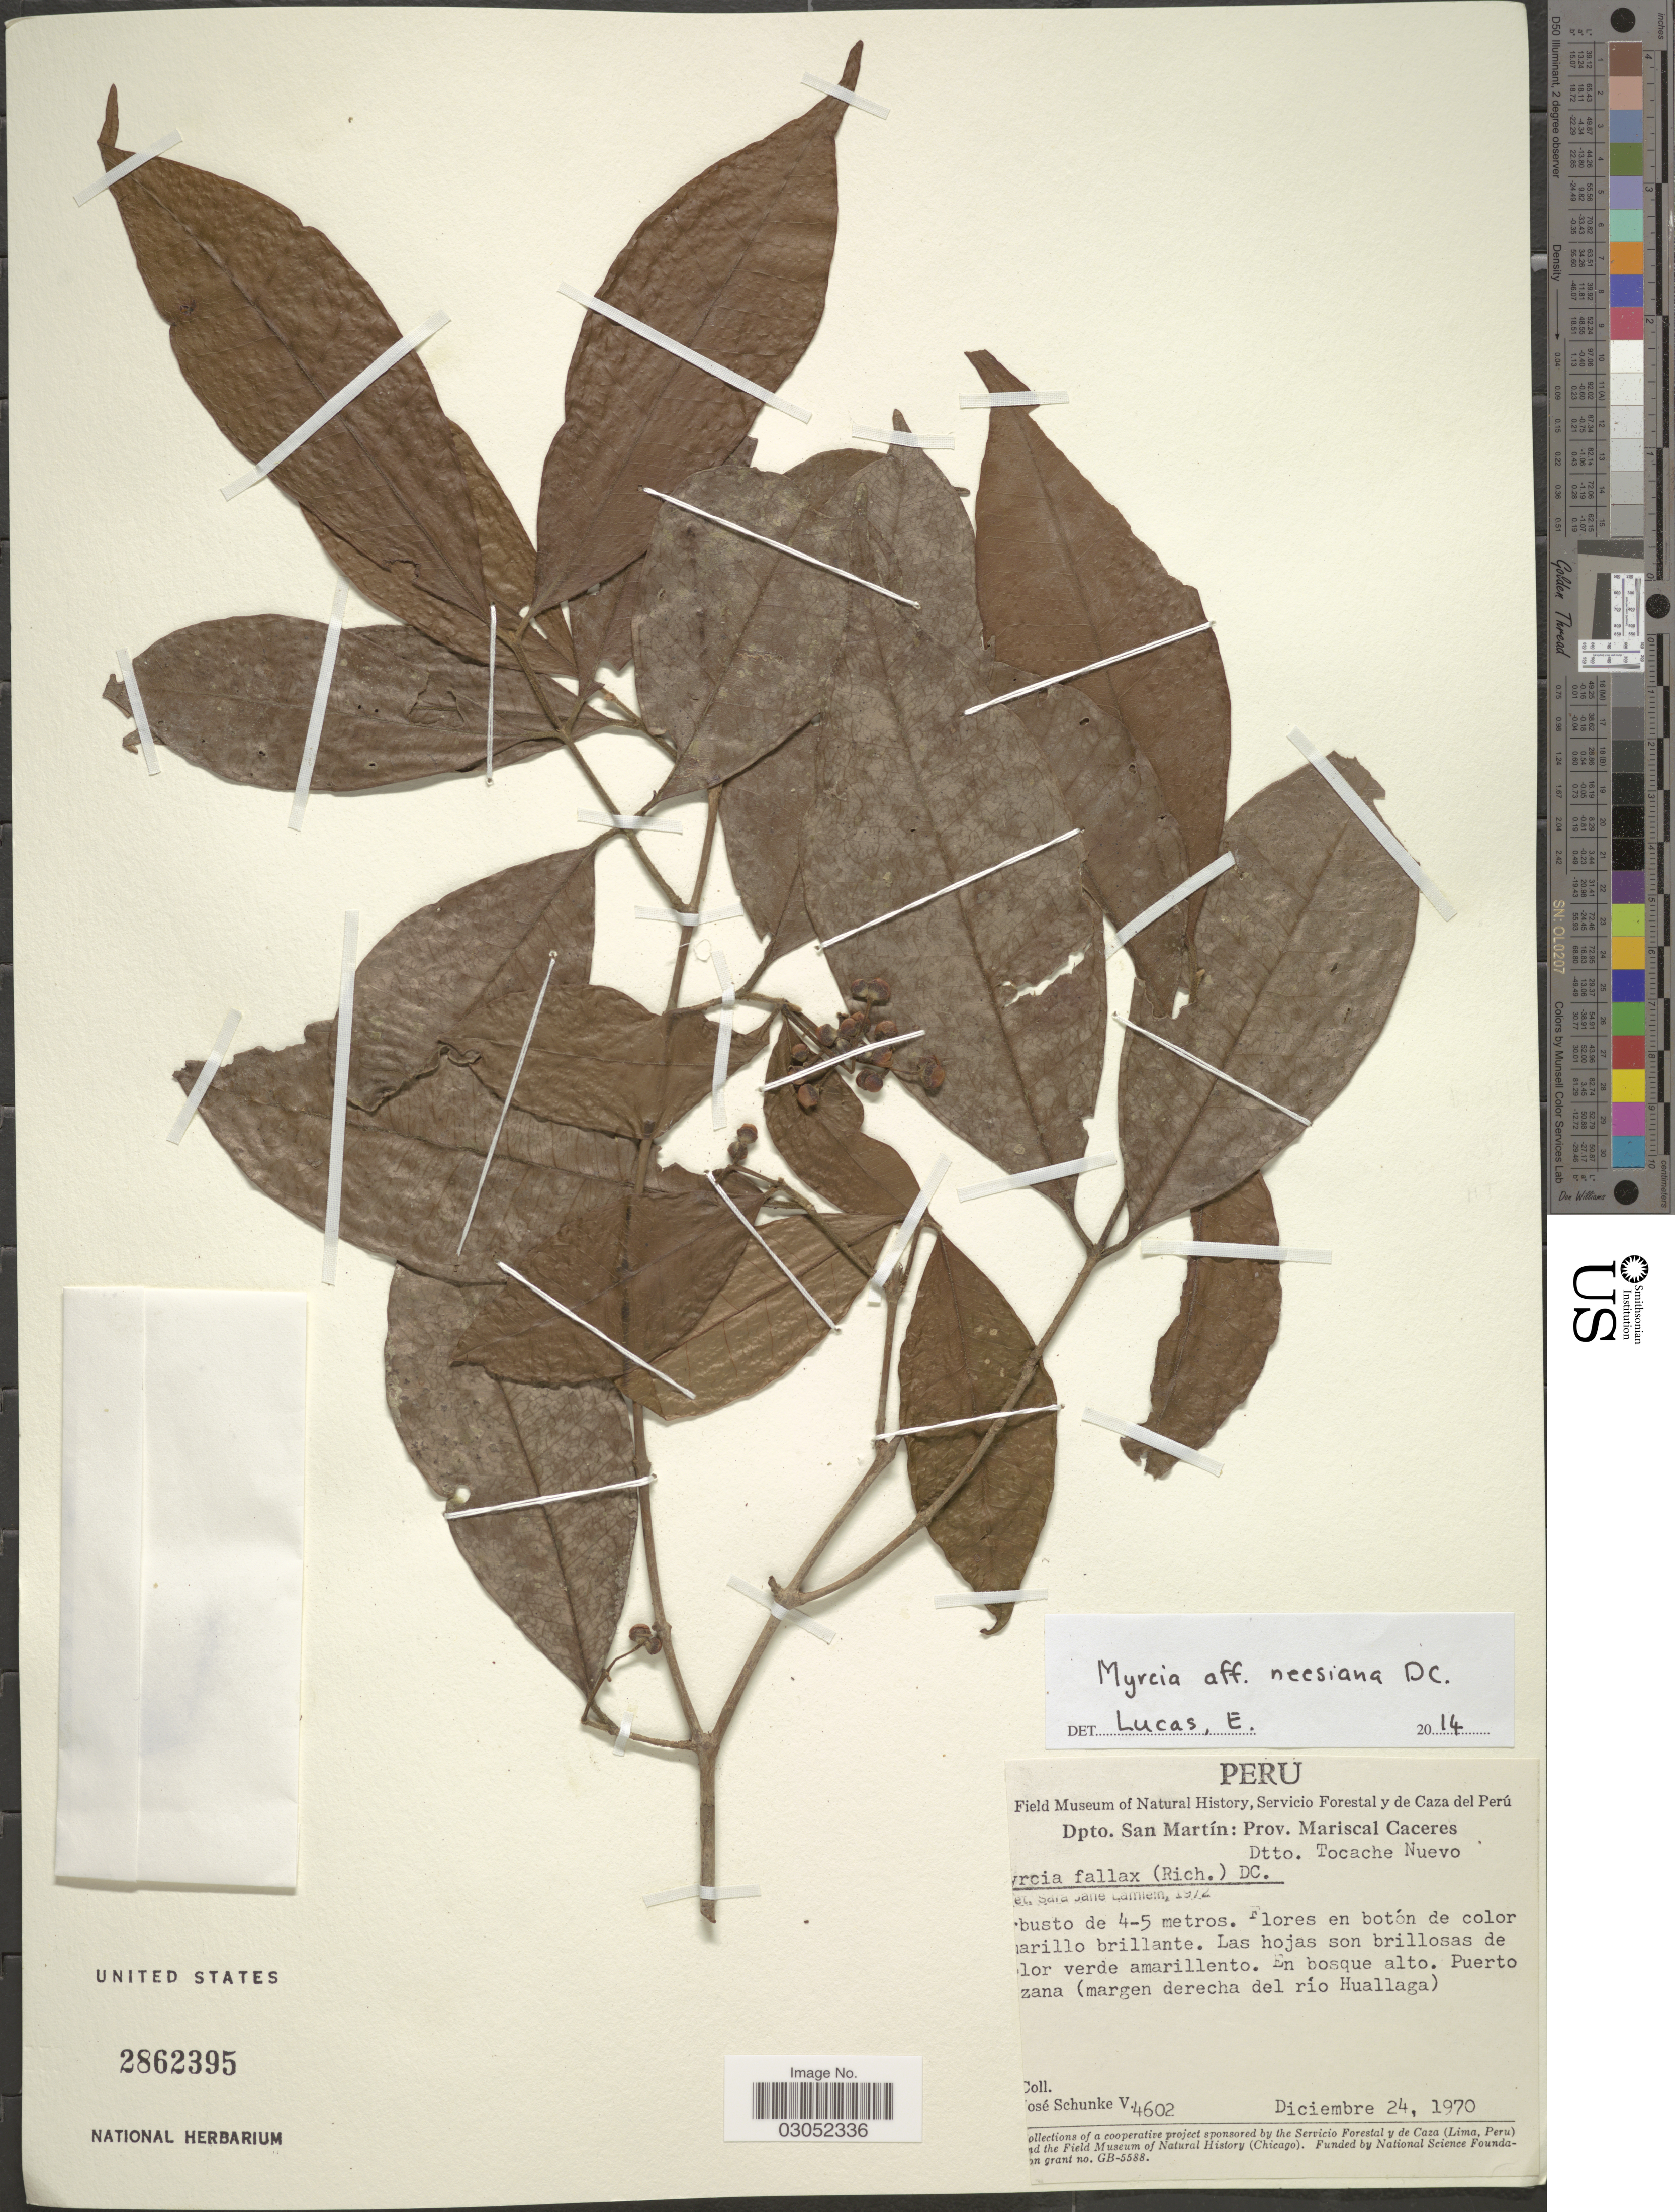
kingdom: Plantae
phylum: Tracheophyta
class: Magnoliopsida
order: Myrtales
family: Myrtaceae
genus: Myrcia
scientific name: Myrcia neesiana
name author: DC.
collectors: J. Schunke Vigo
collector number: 4602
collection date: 1970-12-24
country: Peru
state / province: San Martín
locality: Dpto. San Martín: Prov. Mariscal Caceres. Dtto. Tocache Nuevo. Puerto [illegible text]zana (margen derecha del río Huallaga).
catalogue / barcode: US 2862395